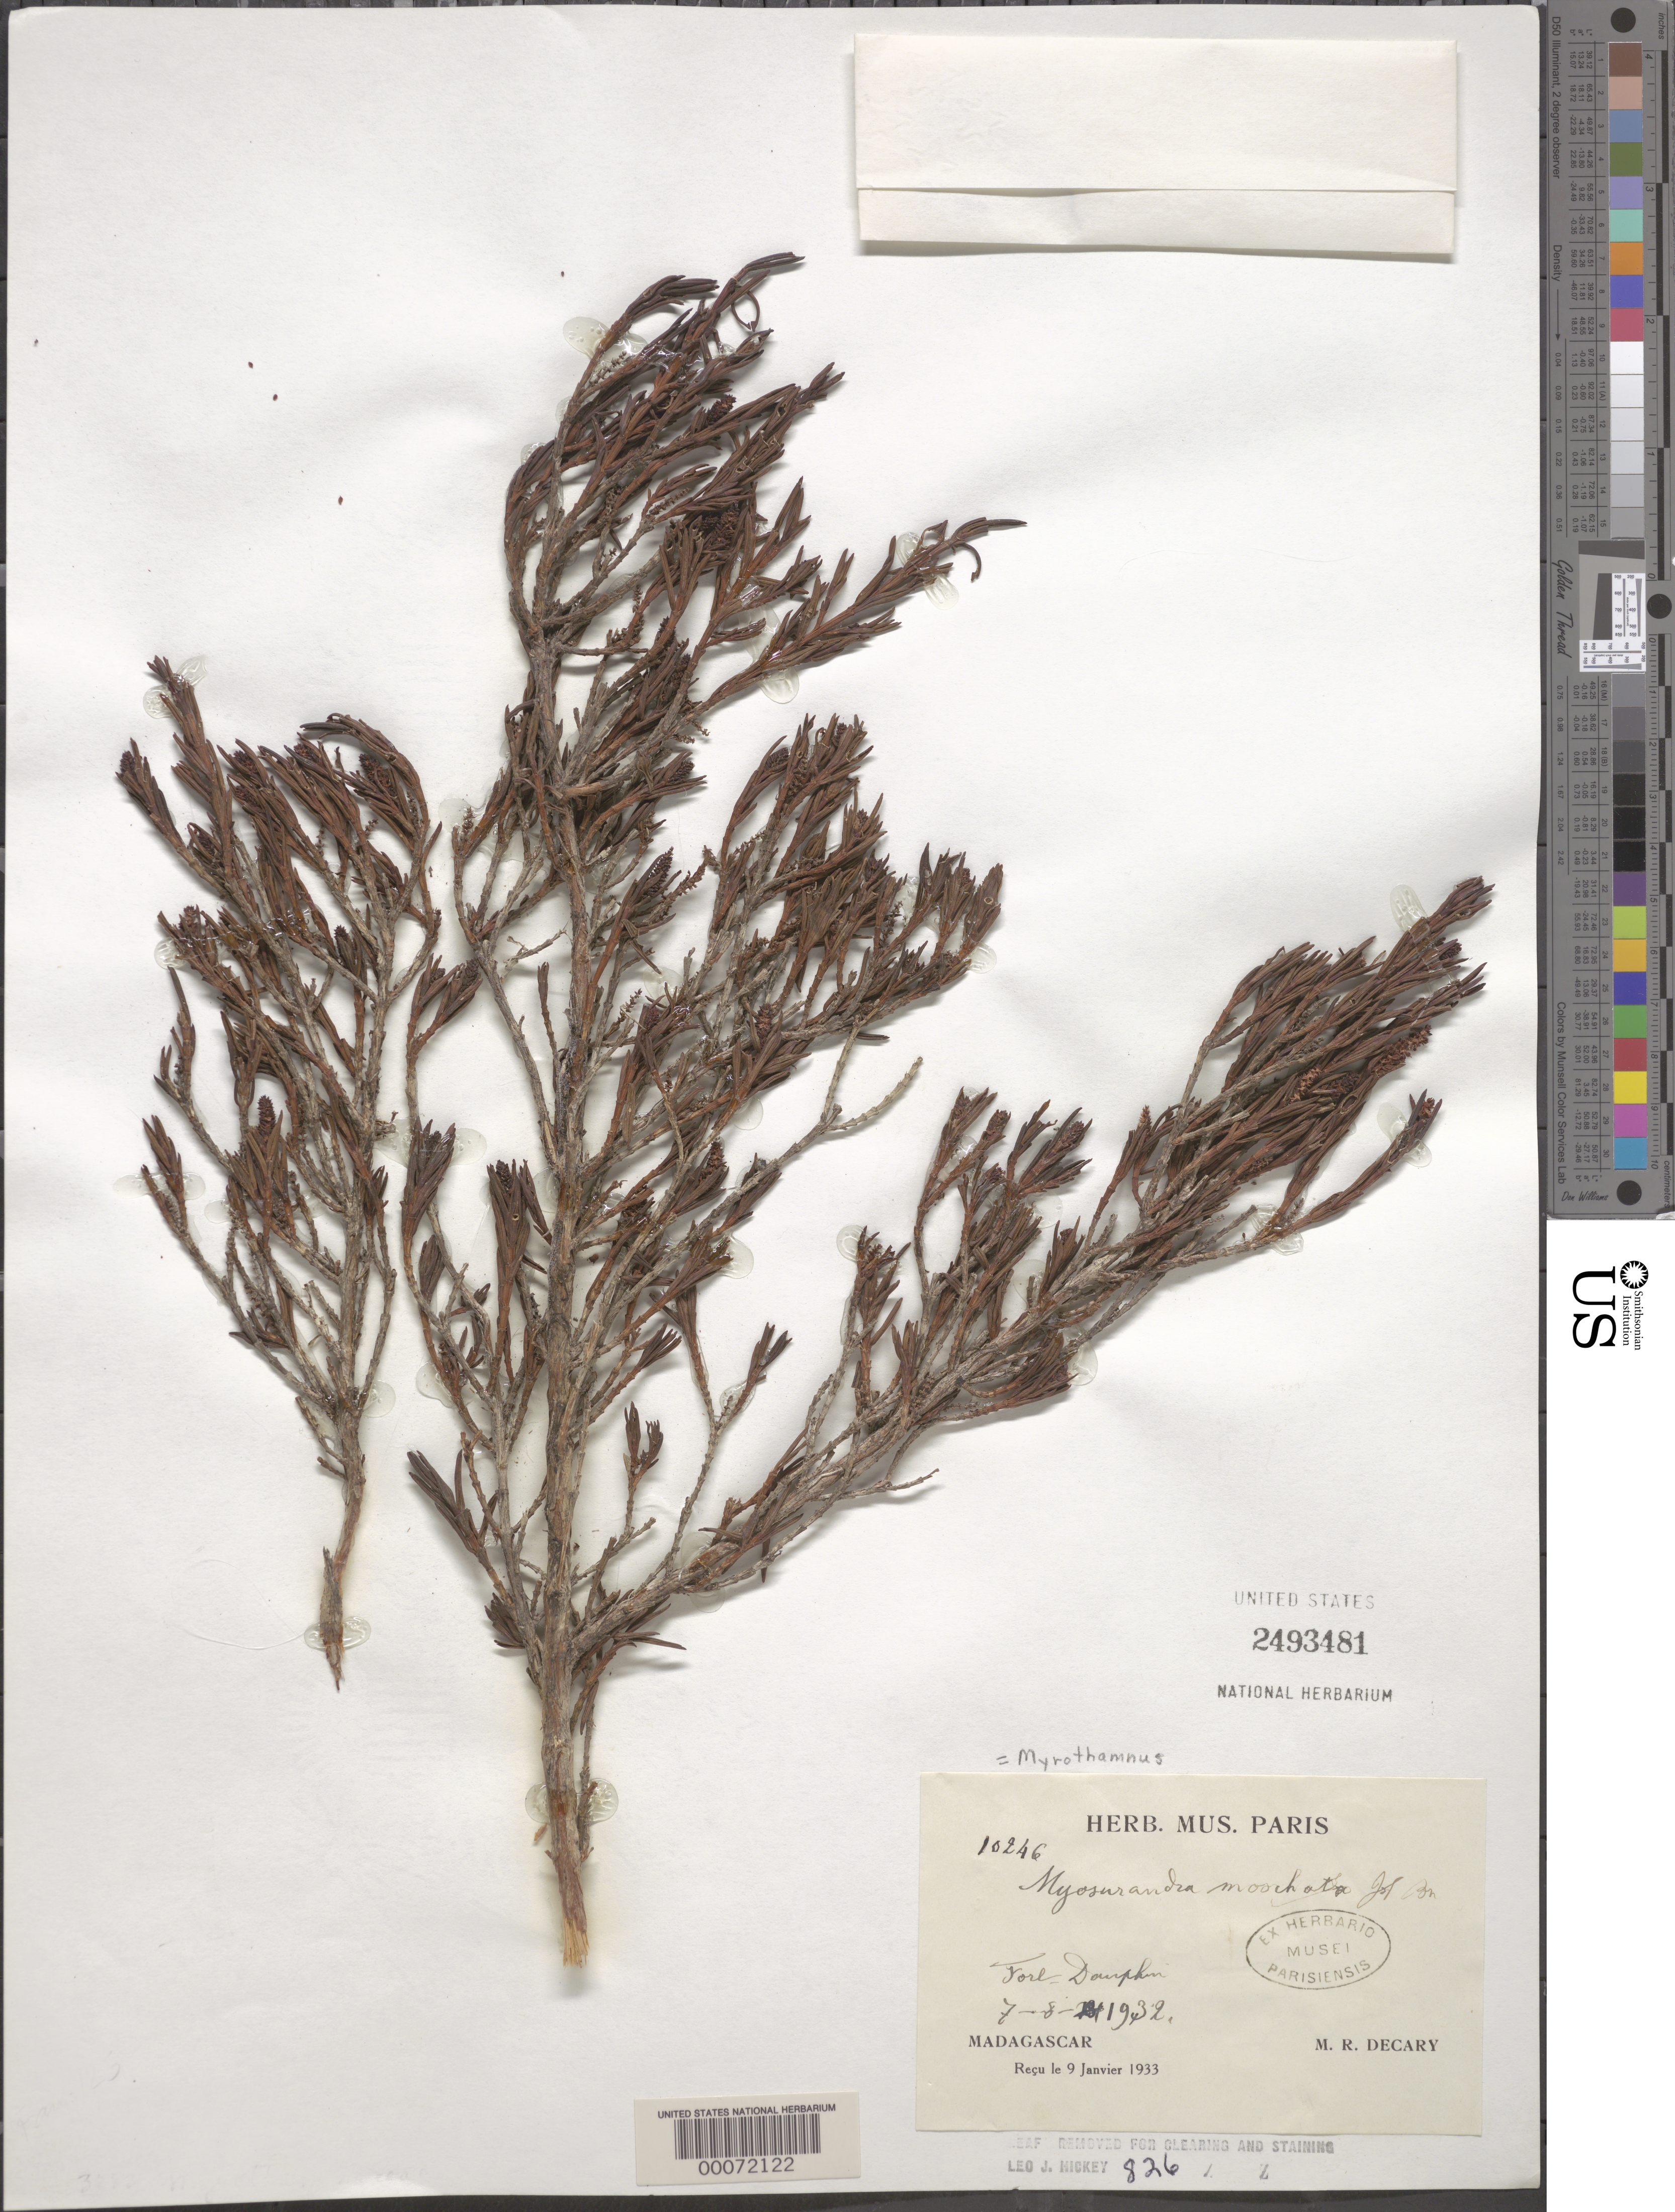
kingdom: Plantae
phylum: Tracheophyta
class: Magnoliopsida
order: Gunnerales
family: Myrothamnaceae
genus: Myrothamnus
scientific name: Myrothamnus moschatus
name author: (Baill.) Baill. ex Nied.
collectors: R. Decary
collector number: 10246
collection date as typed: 07 Aug 1932 or 08 Jul 1932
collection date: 1932-07-08 or 1932-08-07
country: Madagascar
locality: Fort dauphin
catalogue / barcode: US 2493481